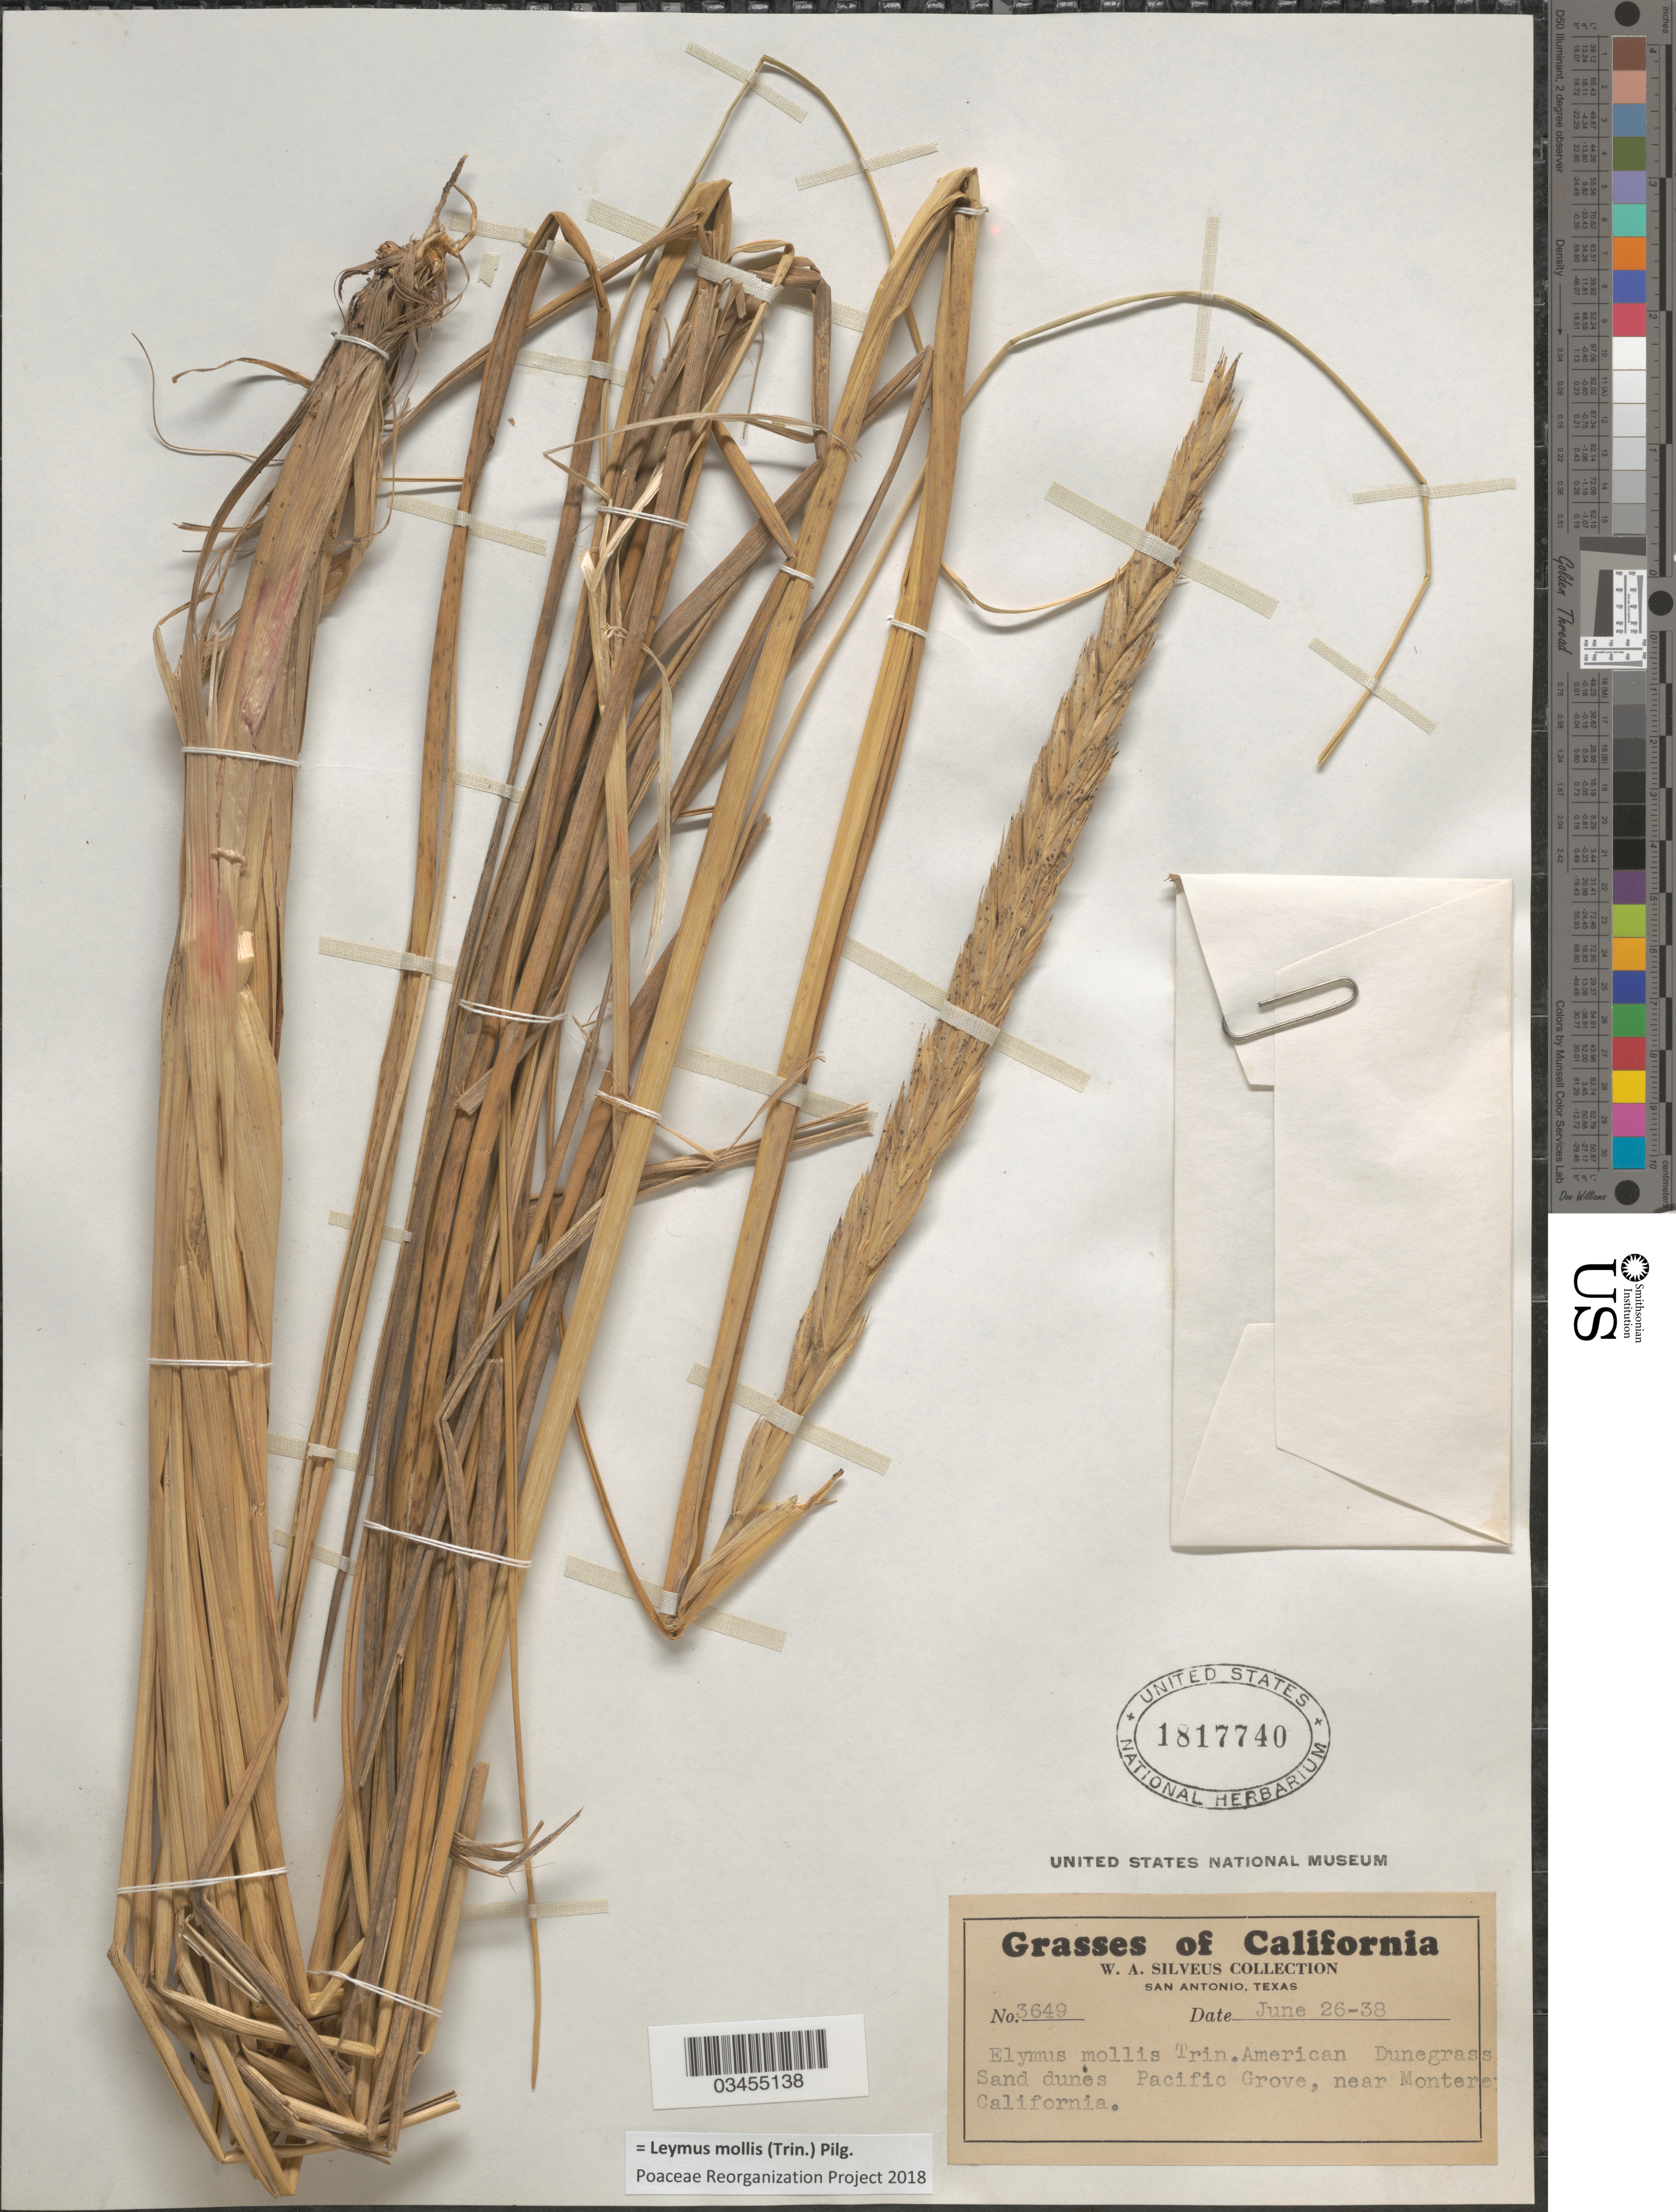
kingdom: Plantae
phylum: Tracheophyta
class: Liliopsida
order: Poales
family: Poaceae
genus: Leymus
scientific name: Leymus mollis subsp. mollis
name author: (Trin.) Pilg.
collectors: W. Silveus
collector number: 3649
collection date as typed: Transcribed d/m/y: 26/6/38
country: United States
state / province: California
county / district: Monterey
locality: Sand dunes. Pacific Grove, near Monterey.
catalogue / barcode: US 1817740